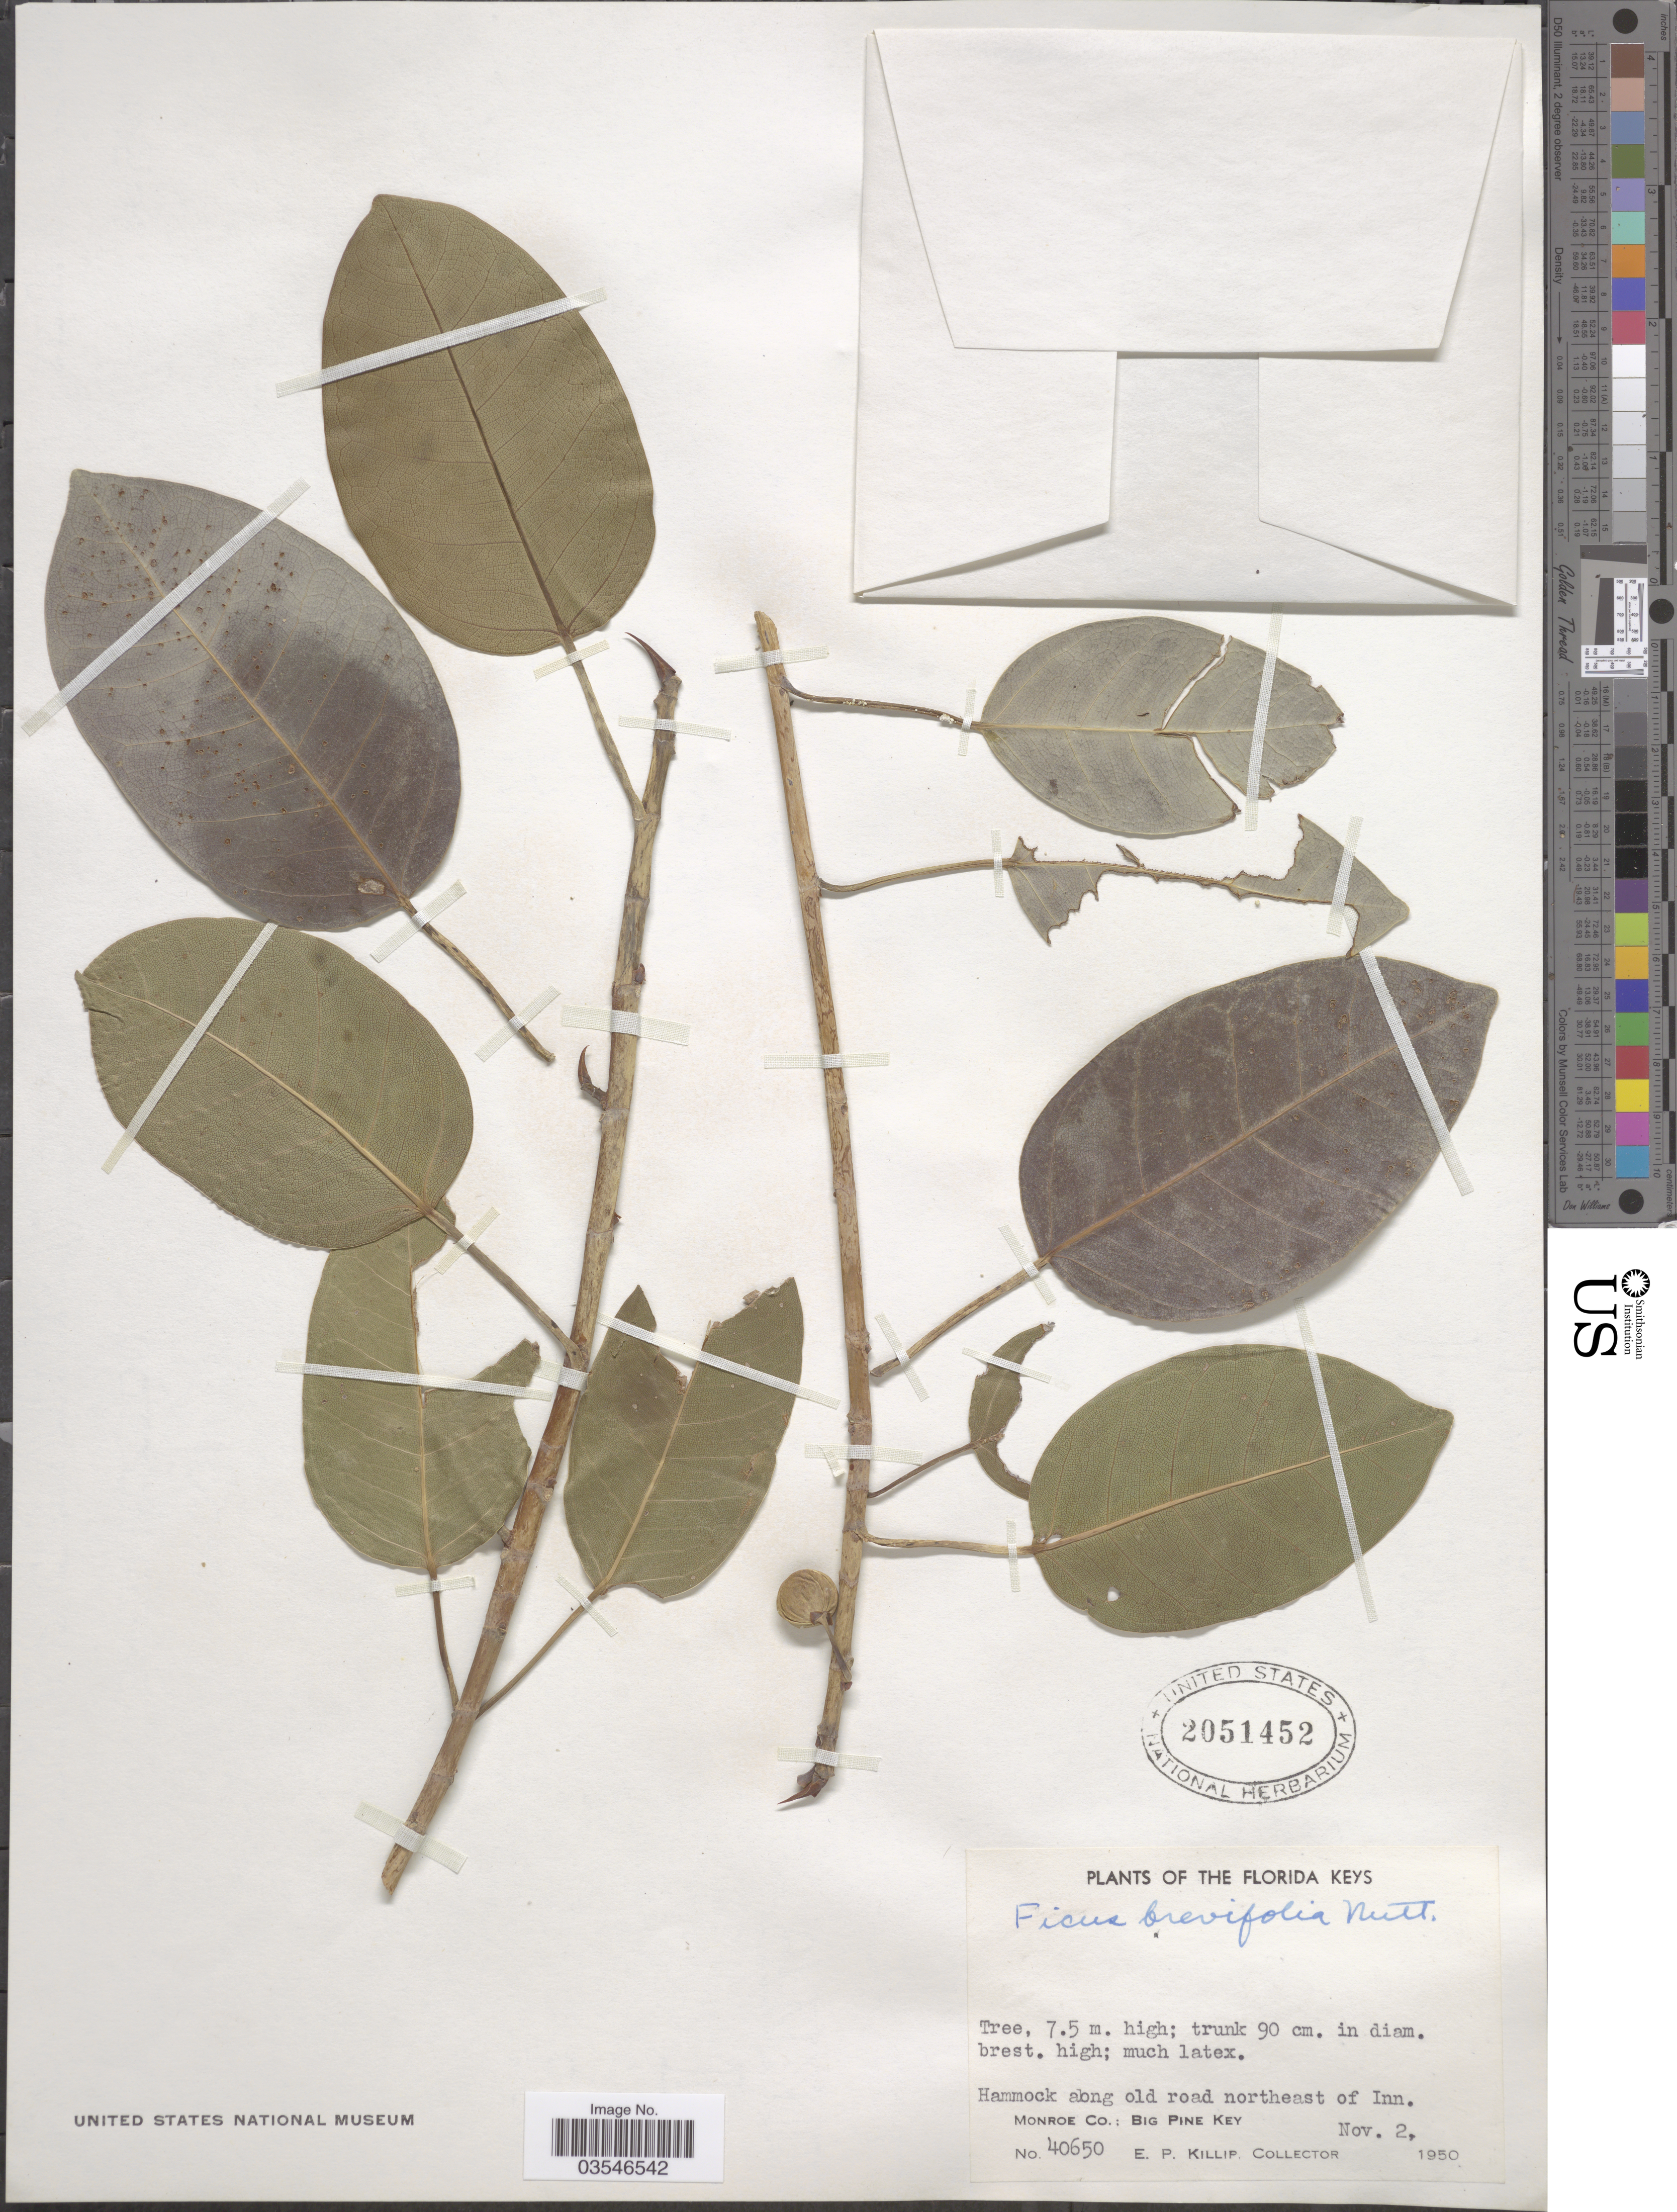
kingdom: Plantae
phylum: Tracheophyta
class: Magnoliopsida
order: Rosales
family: Moraceae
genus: Ficus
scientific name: Ficus brevifolia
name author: Nutt.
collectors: E. P. Killip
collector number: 40650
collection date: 1950-11-02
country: United States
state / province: Florida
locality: The Florida Keys. Hammock along old road northeast of Inn. Monroe Co.: Big Pine Key.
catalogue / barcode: US 2051452